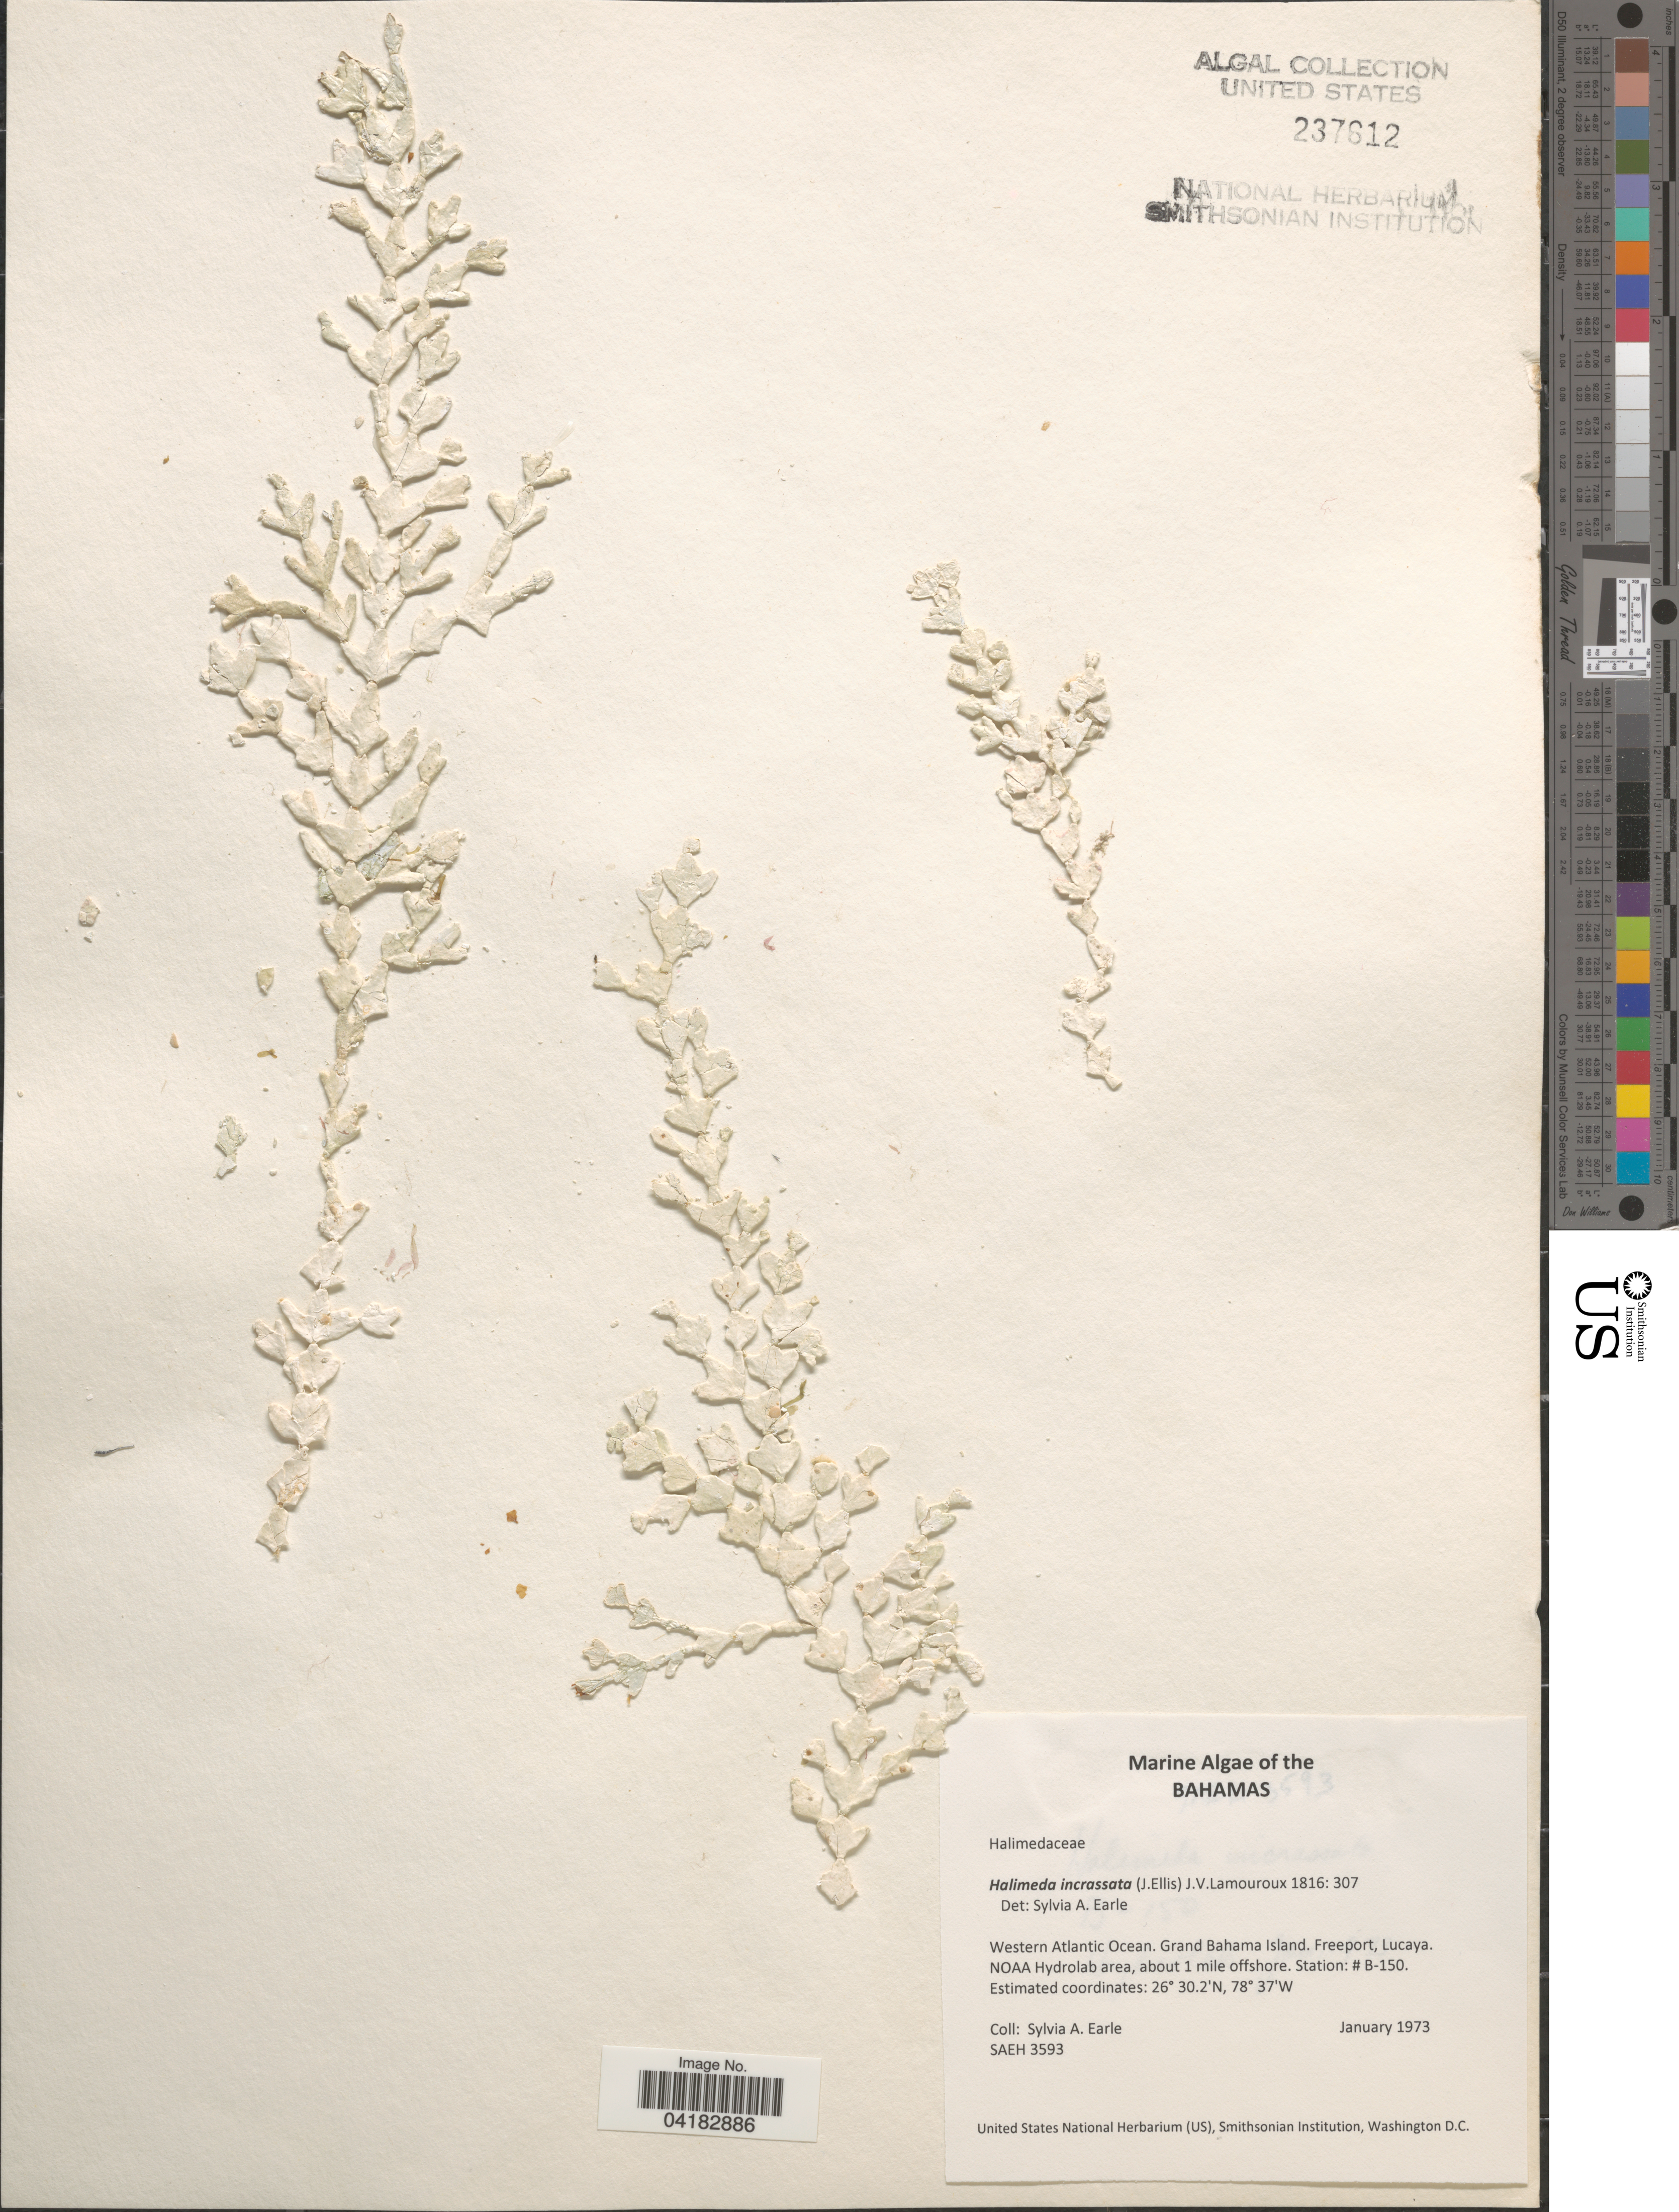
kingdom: Plantae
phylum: Chlorophyta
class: Ulvophyceae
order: Bryopsidales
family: Halimedaceae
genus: Halimeda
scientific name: Halimeda incrassata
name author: (J. Ellis) J.V.Lamouroux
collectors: S. A. Earle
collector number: SAEH3593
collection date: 1973-01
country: Bahamas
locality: Western Atlantic Ocean. Grand Bahama Island. Freeport, Lucaya. NOAA Hydrolab area, about 1 mile offshore. Station: # B-150.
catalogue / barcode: US 237612